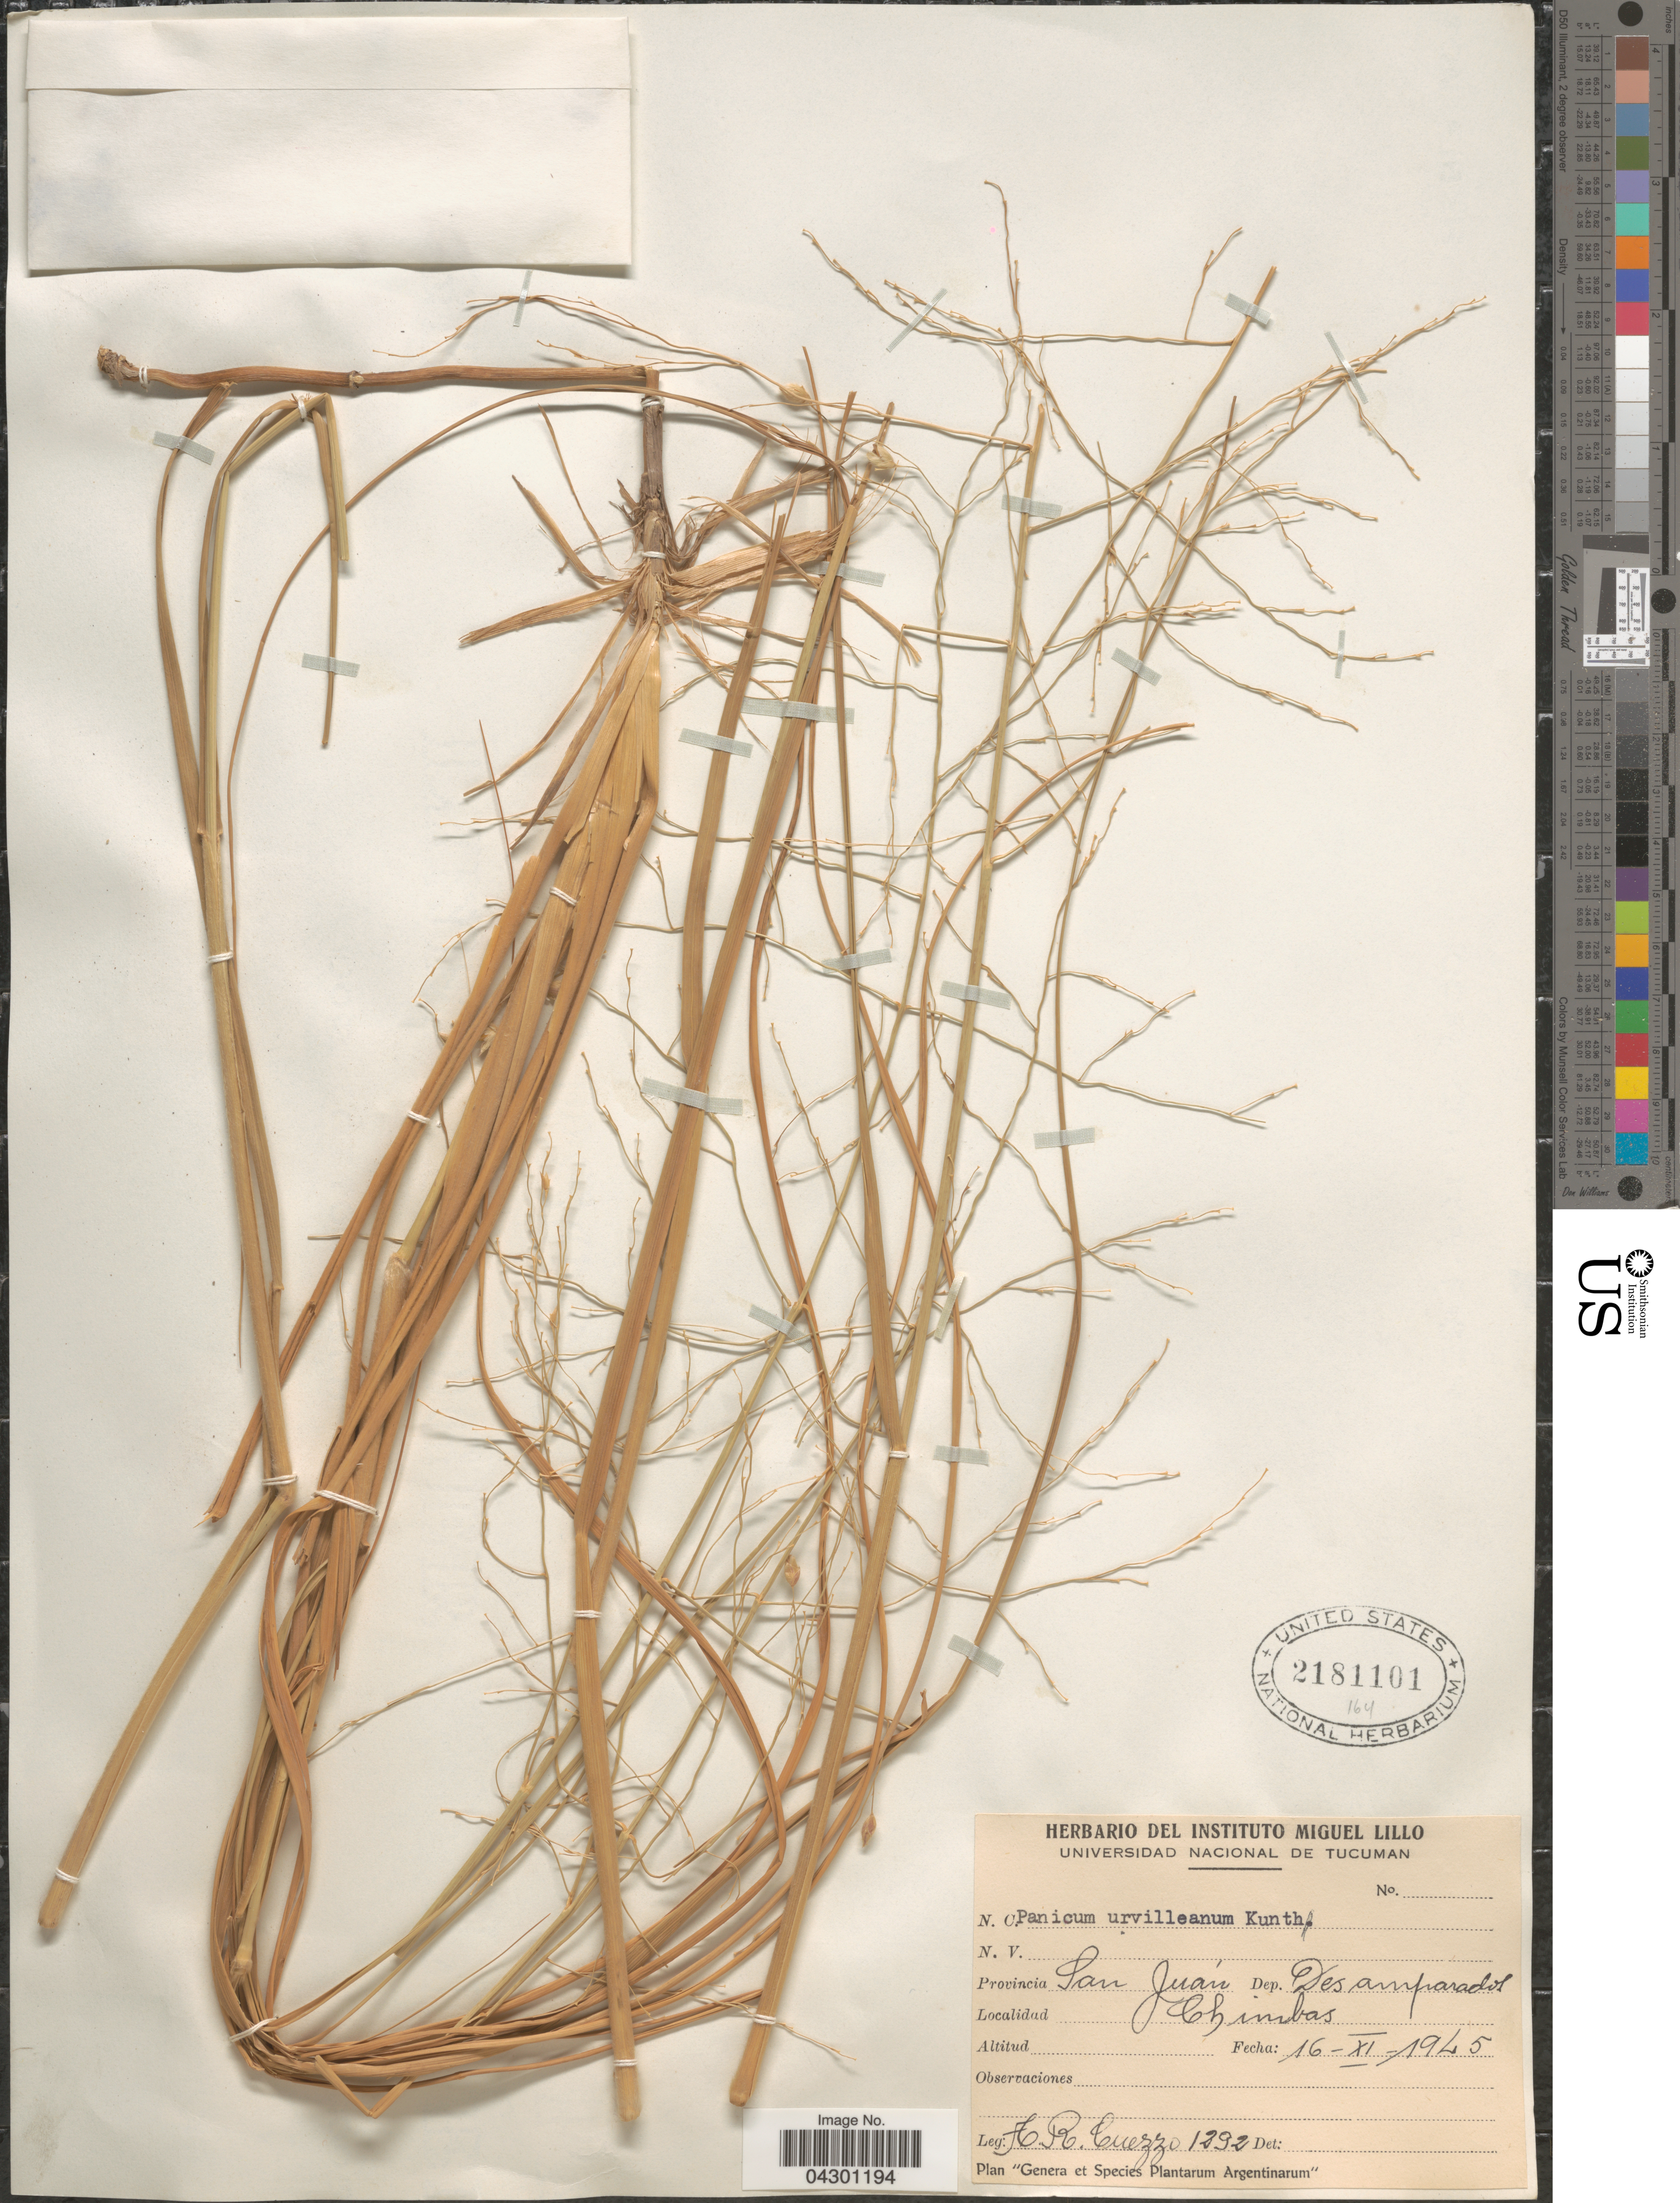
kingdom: Plantae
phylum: Tracheophyta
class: Liliopsida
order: Poales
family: Poaceae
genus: Panicum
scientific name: Panicum urvilleanum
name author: Kunth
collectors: A. Cuezzo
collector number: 1292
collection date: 1945-11-16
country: Argentina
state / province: San Juan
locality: Dep. Desamparados. Chimbas.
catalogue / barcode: US 2181101